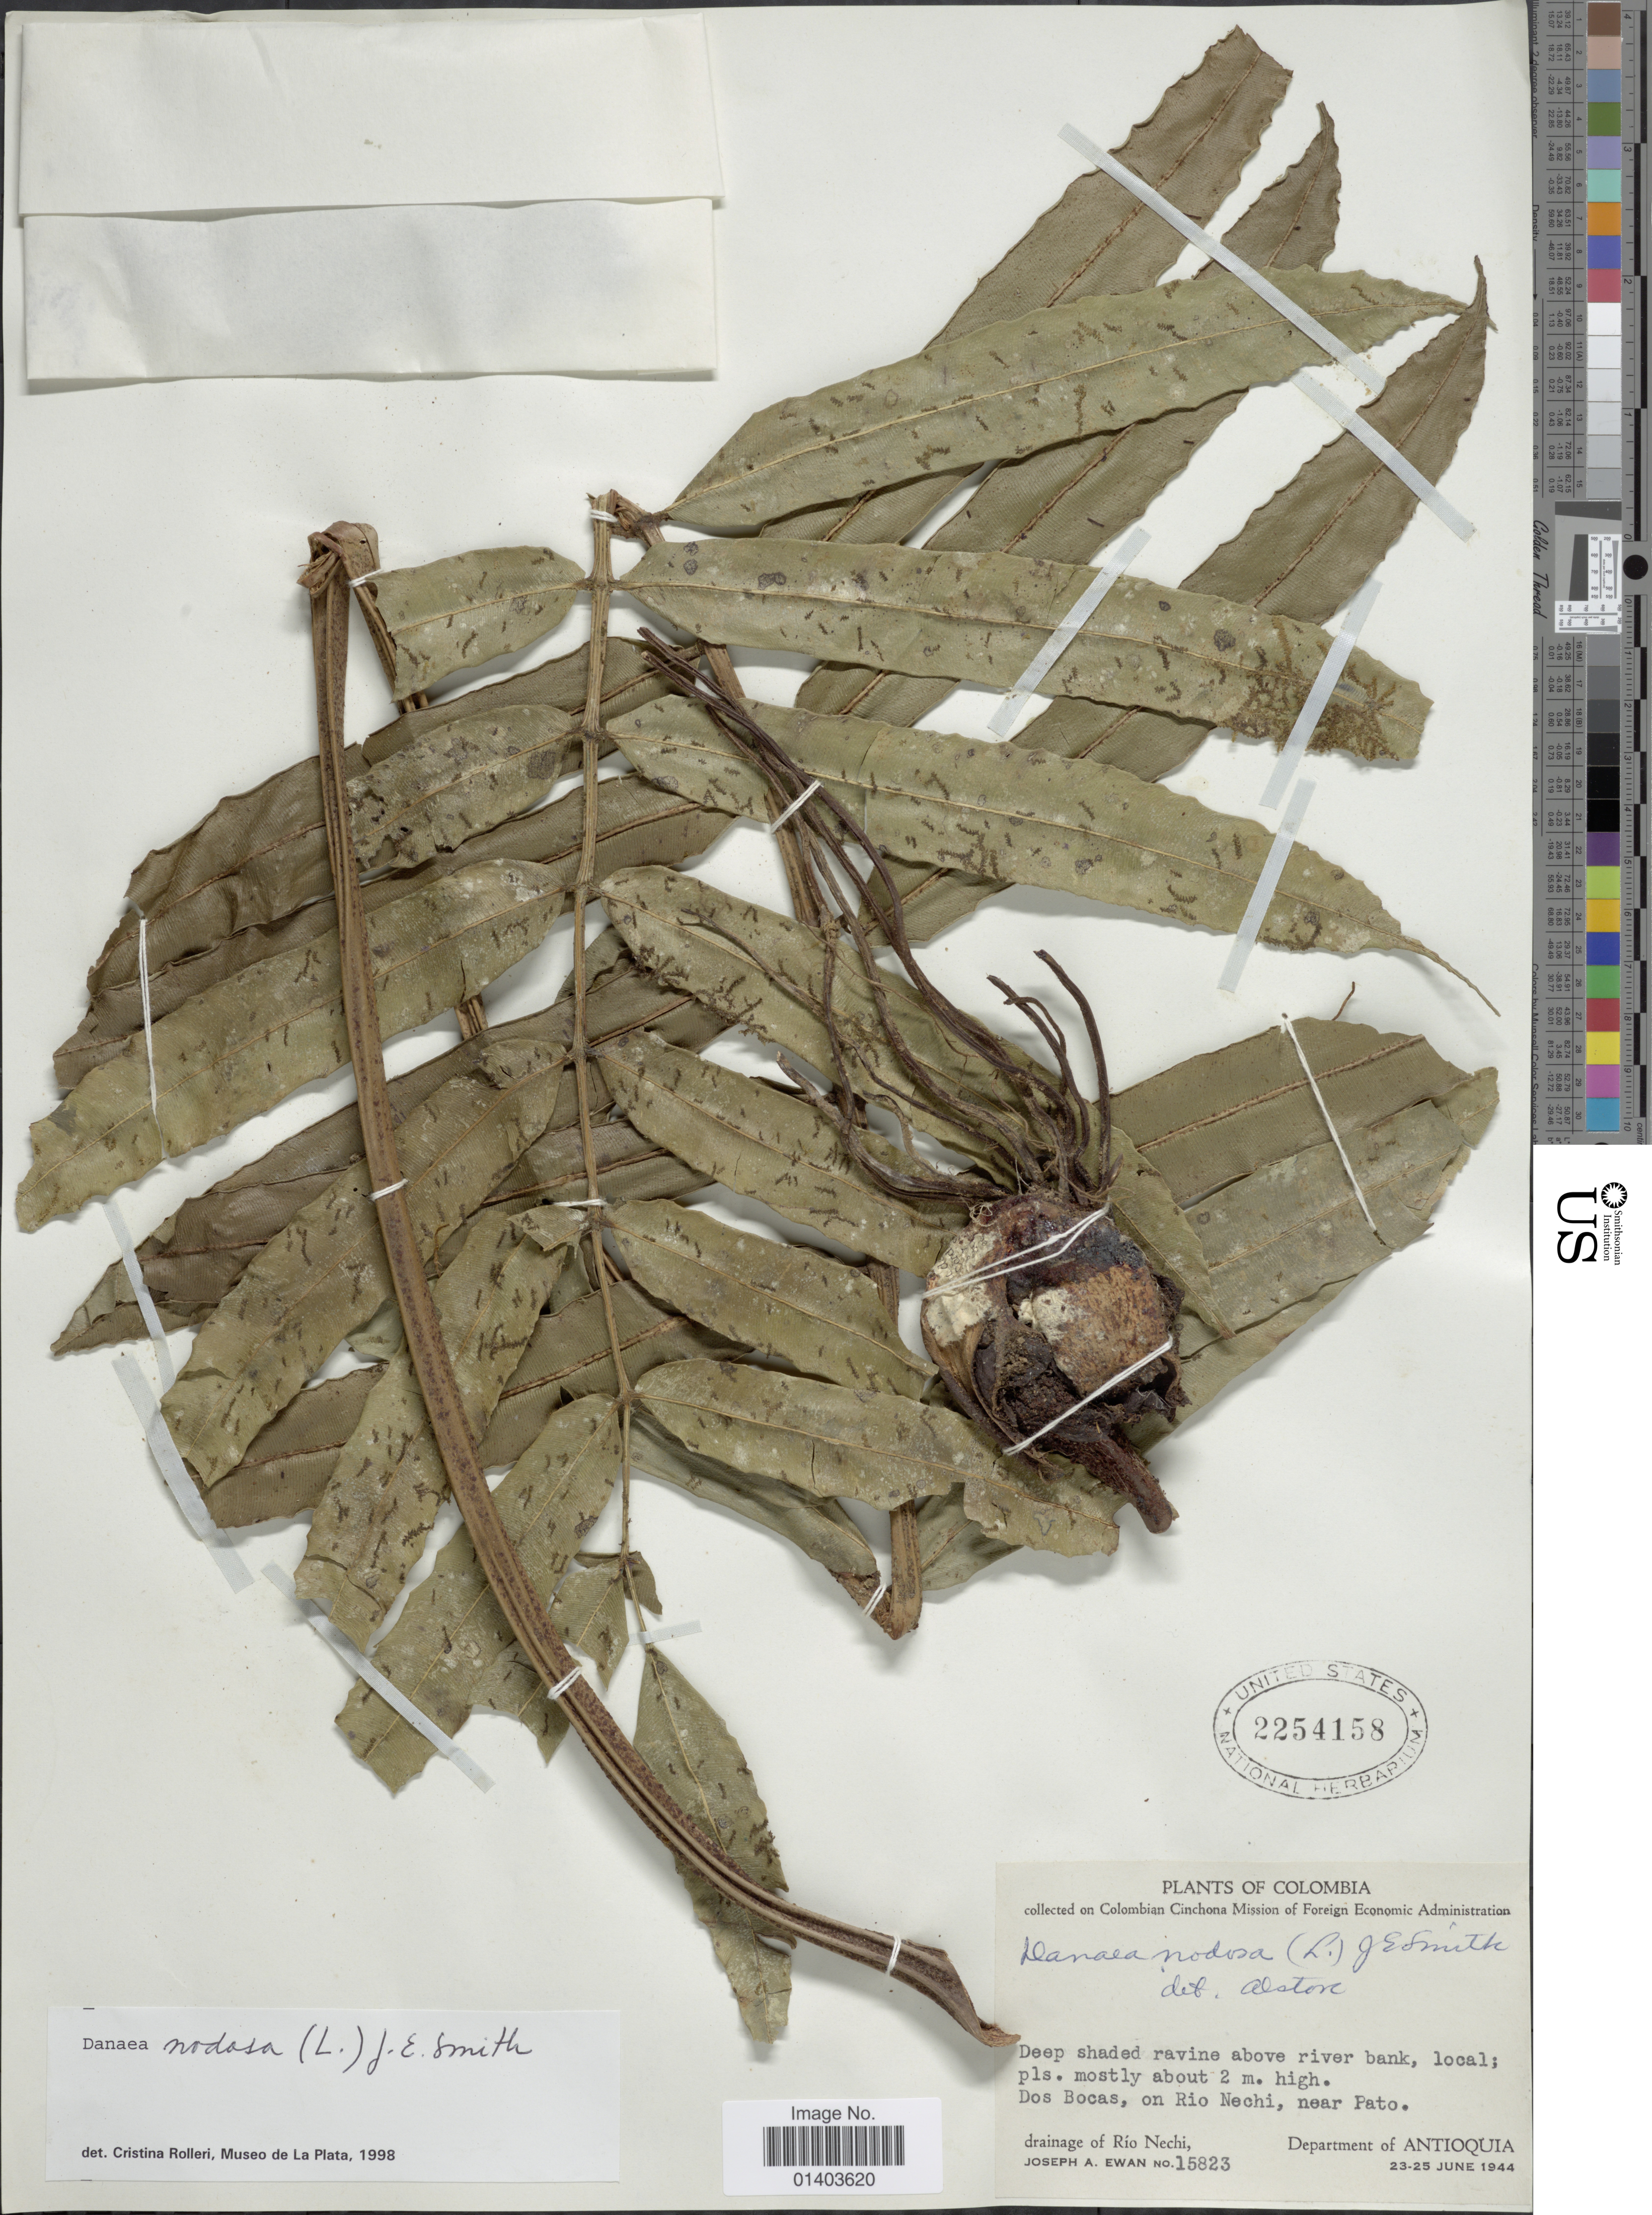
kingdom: Plantae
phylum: Tracheophyta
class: Polypodiopsida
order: Marattiales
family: Marattiaceae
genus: Danaea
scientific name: Danaea nodosa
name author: (L.) Sm.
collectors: J. A. Ewan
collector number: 15823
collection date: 1944-06-23/1944-06-25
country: Colombia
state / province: Antioquia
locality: Dos Bocas , on Rio Nechi, near pato, drainage of Río nechi, Department of Antiquia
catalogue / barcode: US 2254158